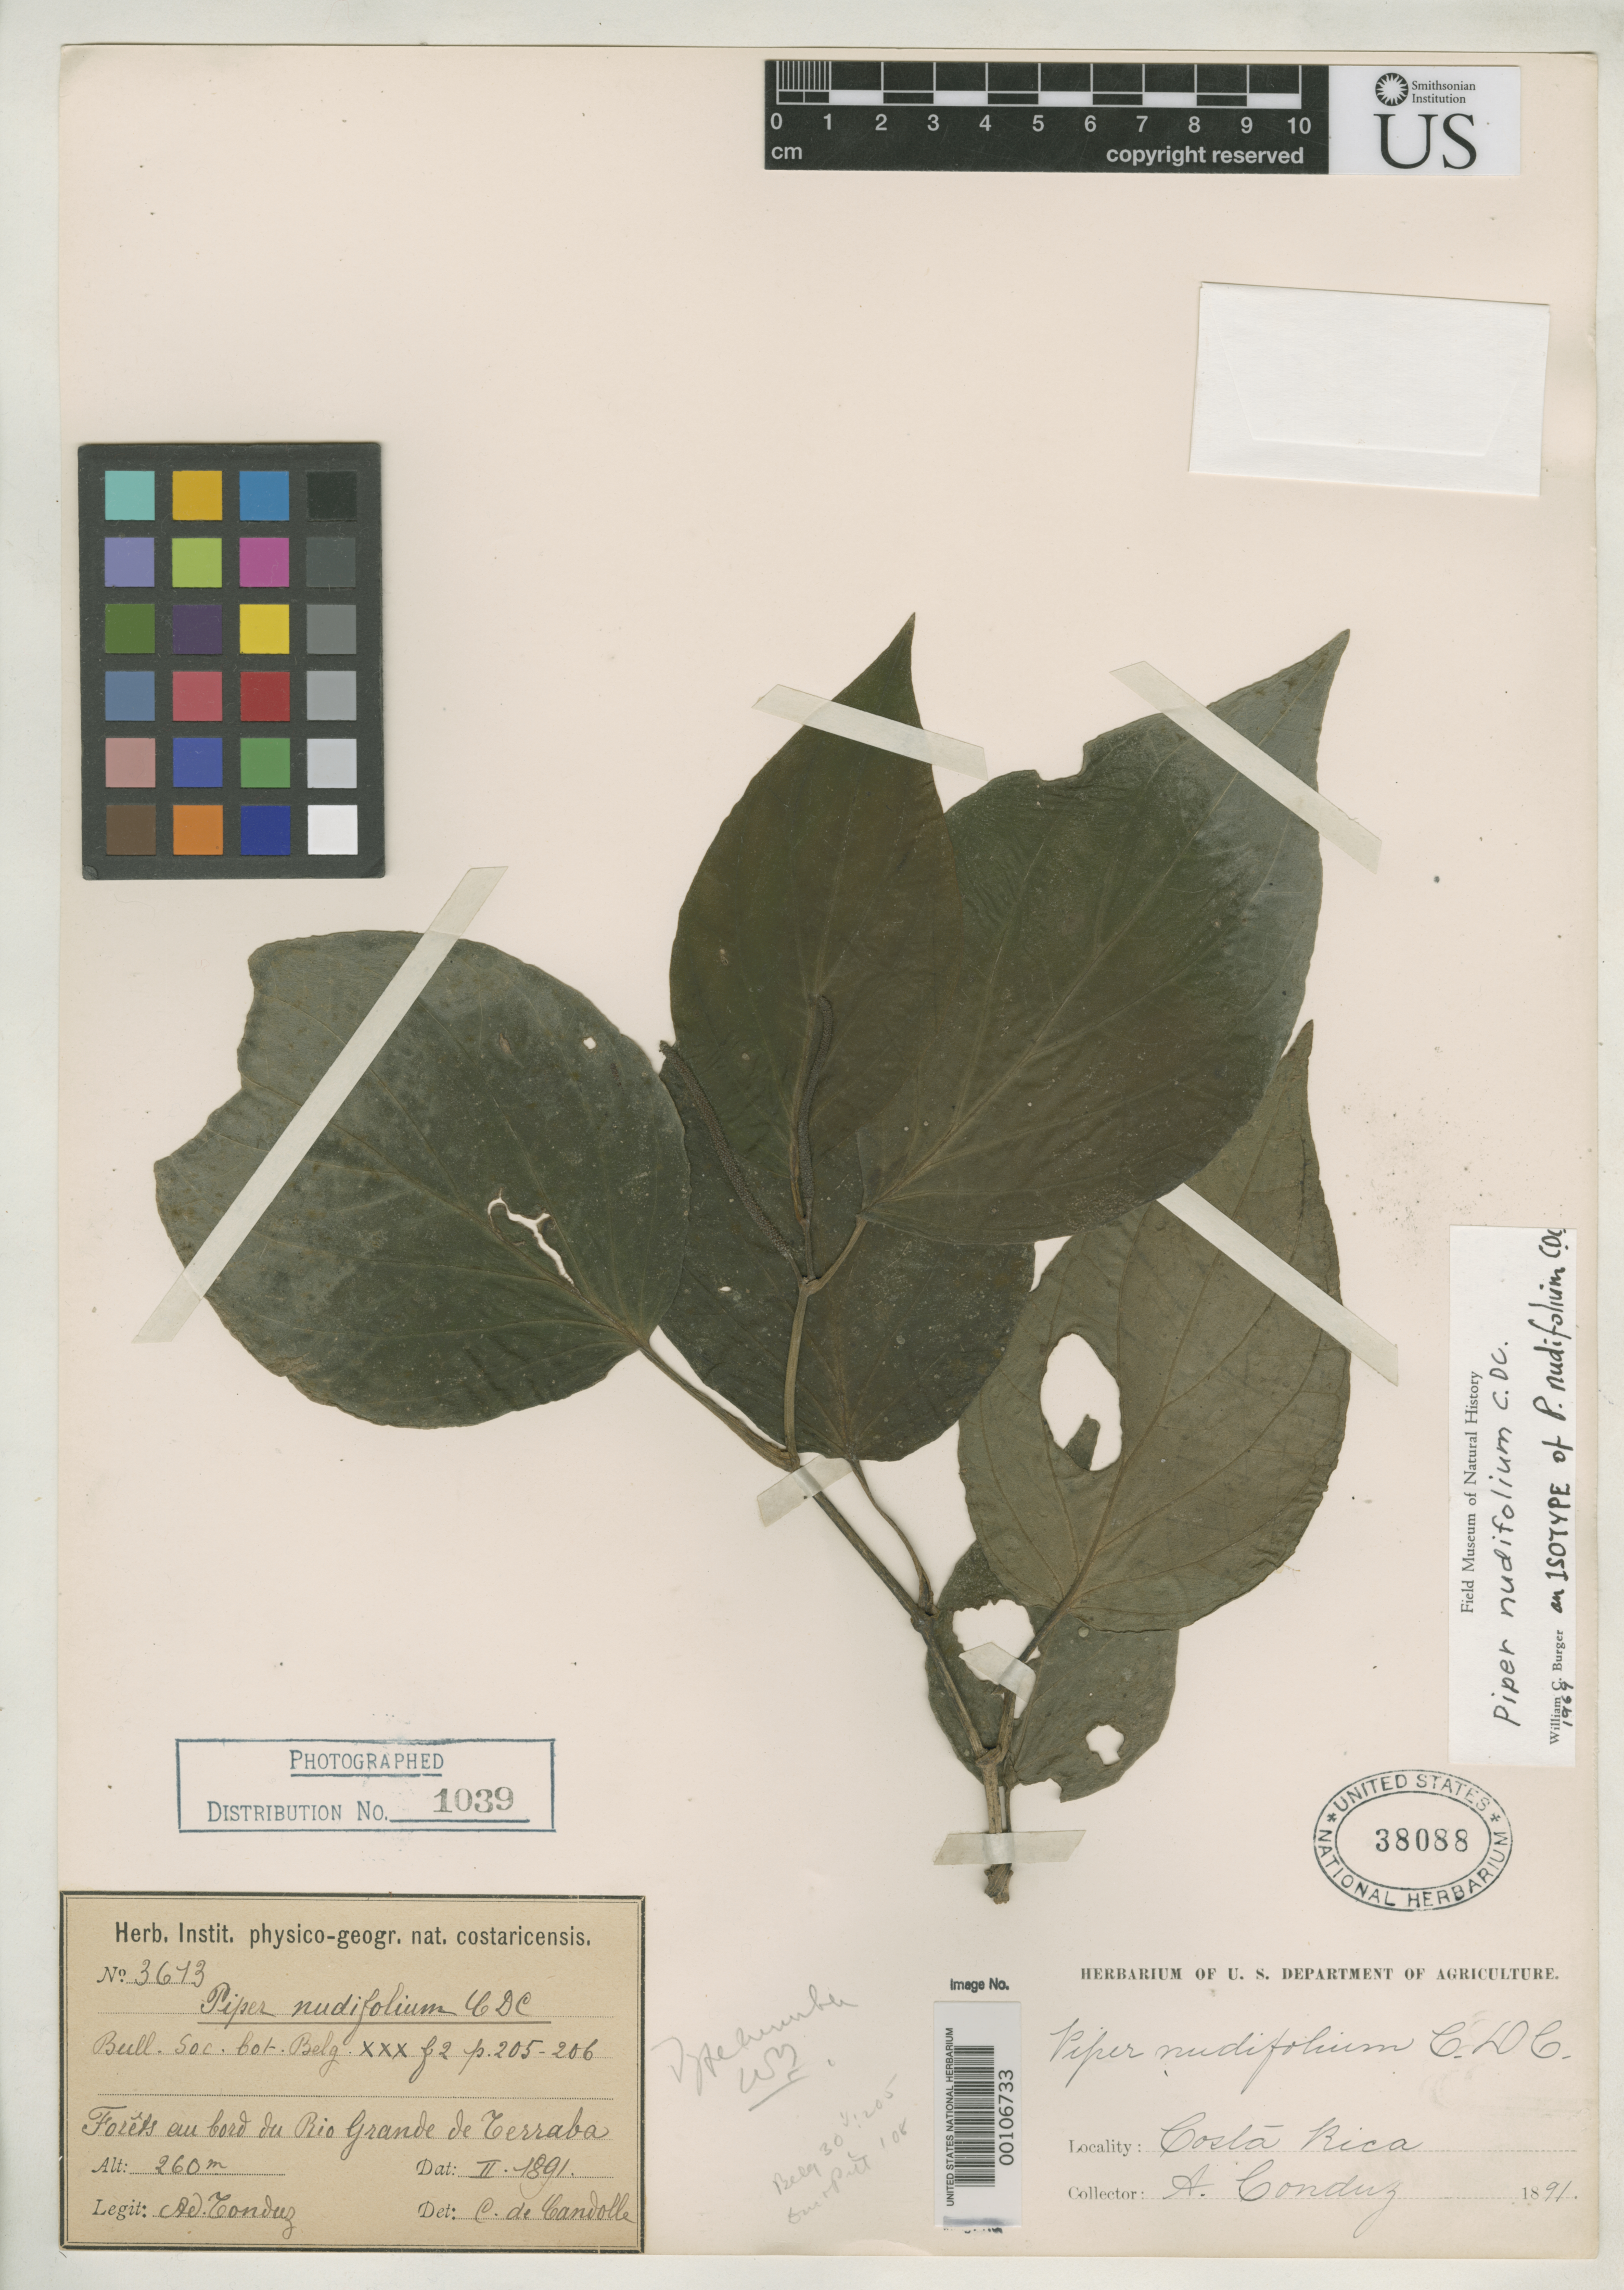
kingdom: Plantae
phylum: Tracheophyta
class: Magnoliopsida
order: Piperales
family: Piperaceae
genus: Piper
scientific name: Piper nudifolium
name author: C. DC.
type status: Isotype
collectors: H. F. Pittier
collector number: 3613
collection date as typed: Feb 1891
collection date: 1891-02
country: Costa Rica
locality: Terraba, Rio Grande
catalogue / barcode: US 38088